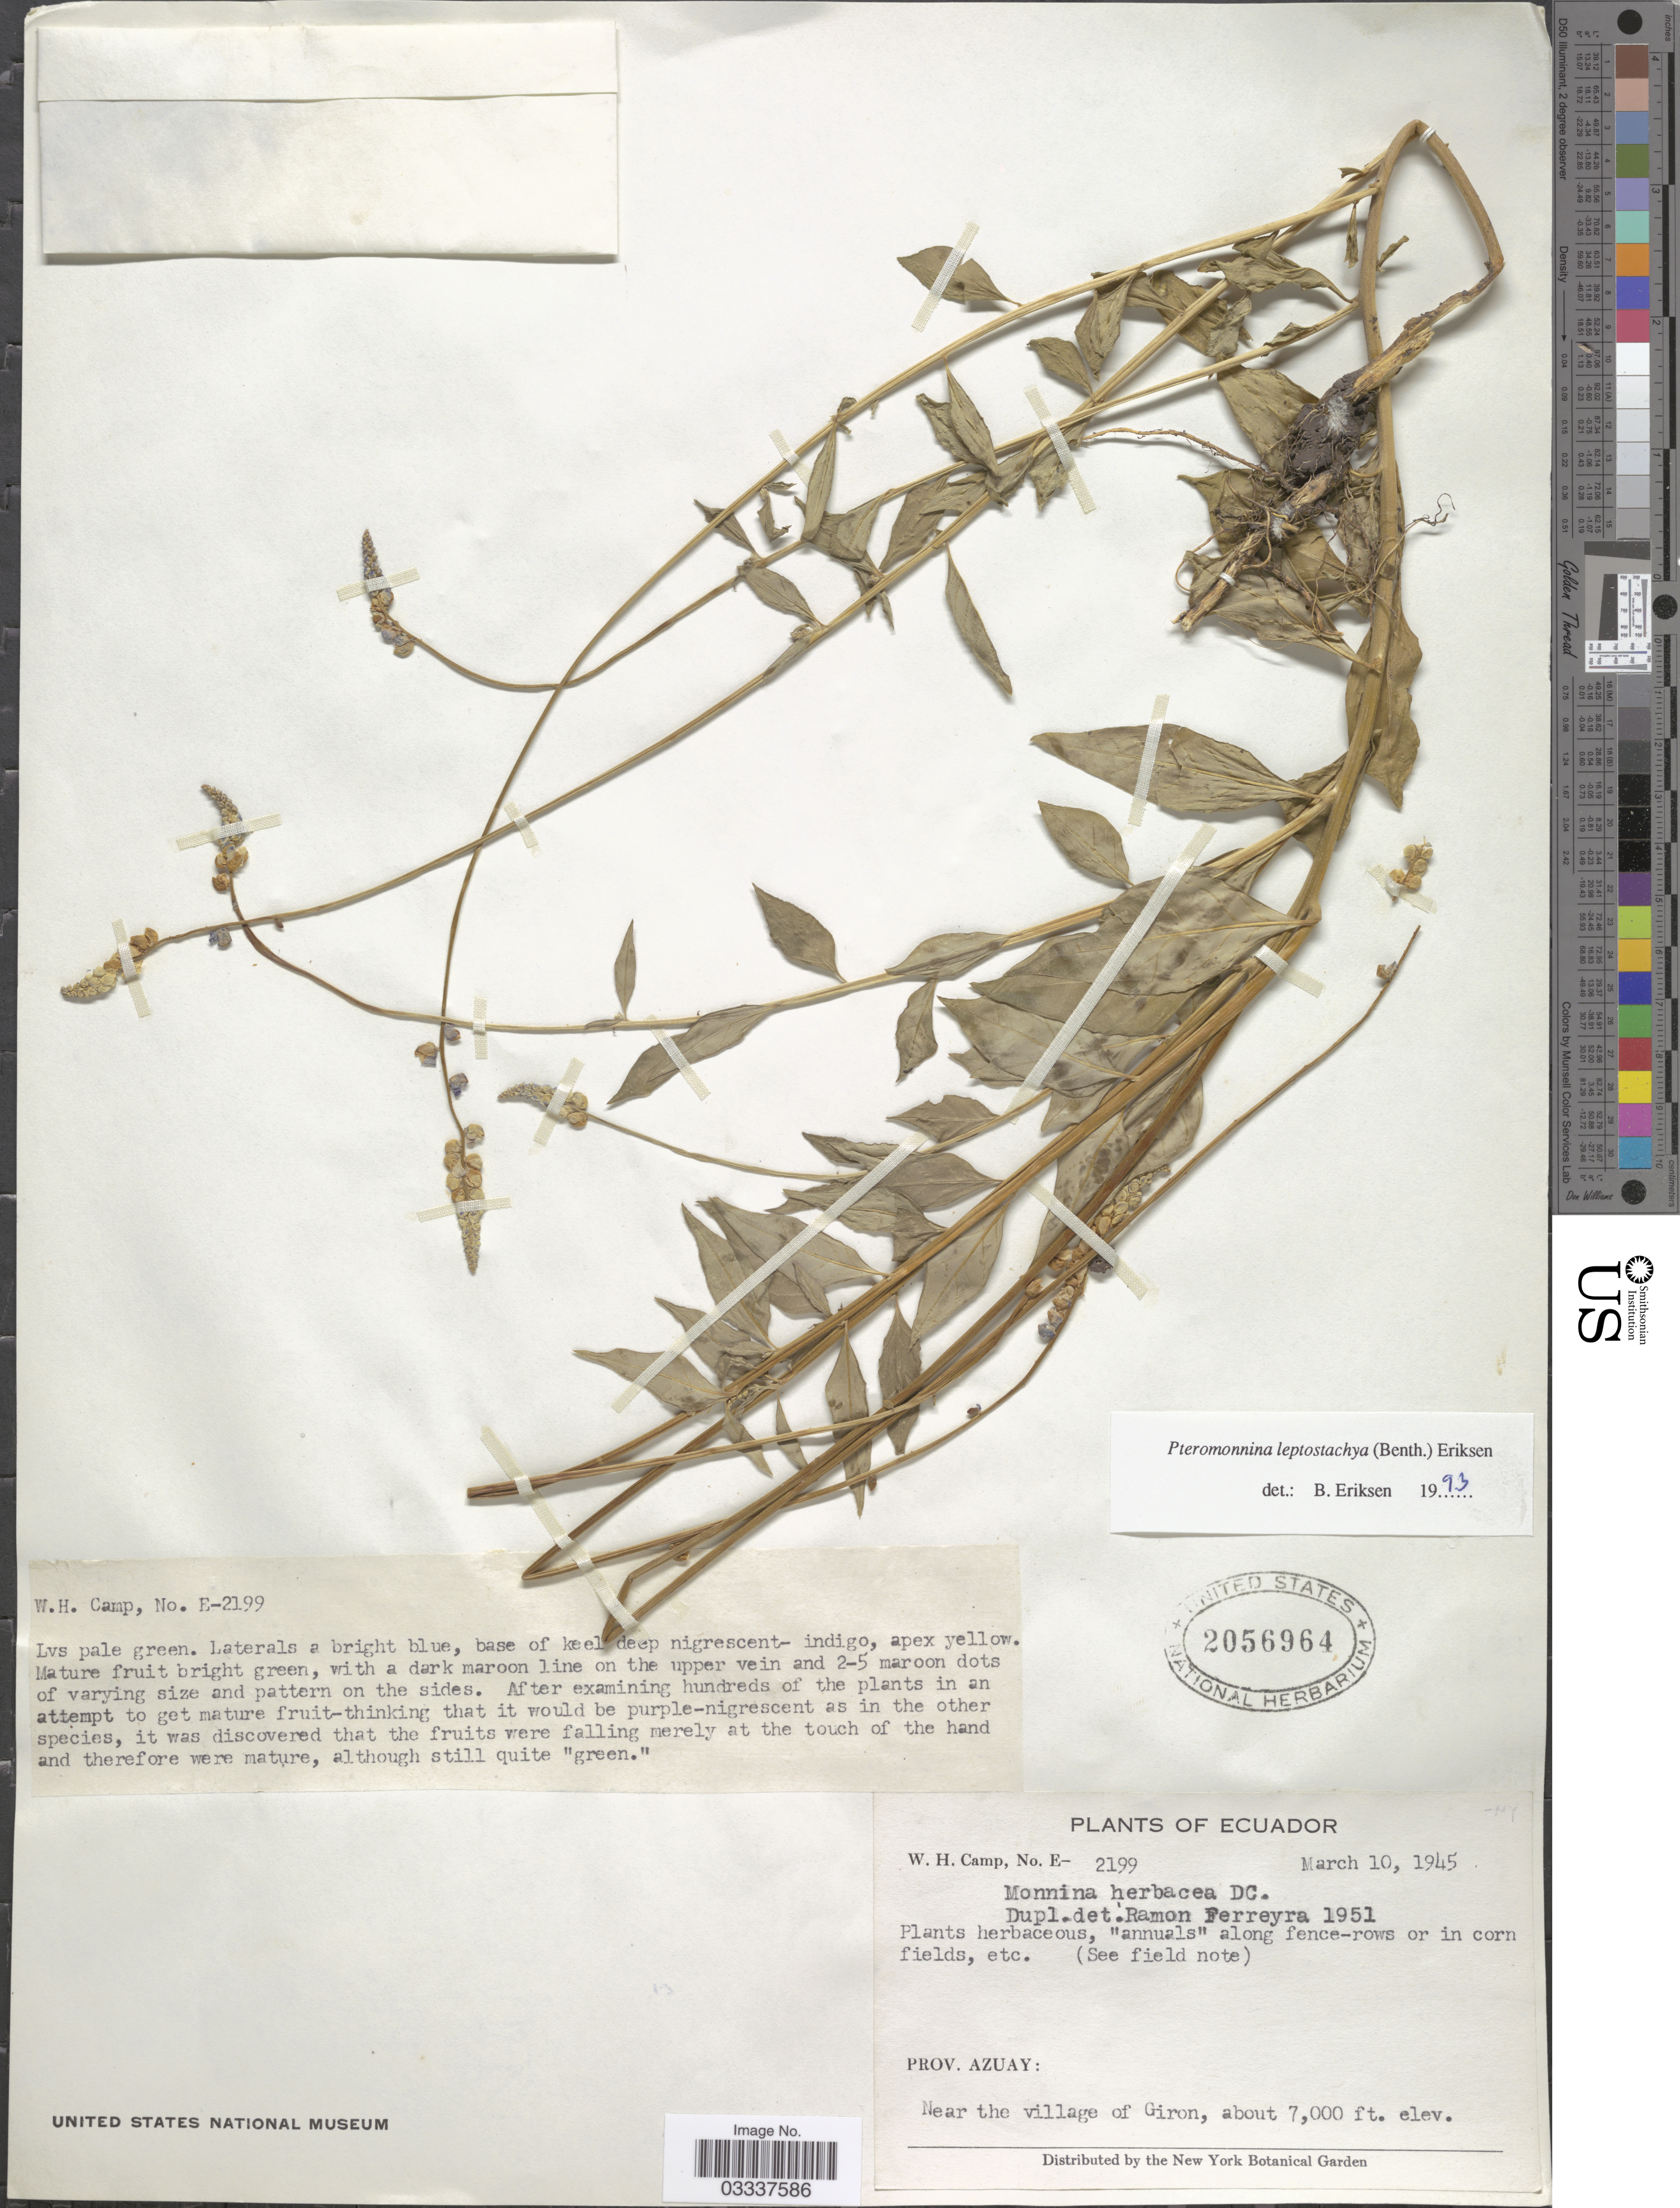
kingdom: Plantae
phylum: Tracheophyta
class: Magnoliopsida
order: Fabales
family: Polygalaceae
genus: Monnina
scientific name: Monnina leptostachya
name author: Benth.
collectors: W. H. Camp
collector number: E-2199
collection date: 1945-03-10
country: Ecuador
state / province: Azuay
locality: Near the village of Giron.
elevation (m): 2134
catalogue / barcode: US 2056964